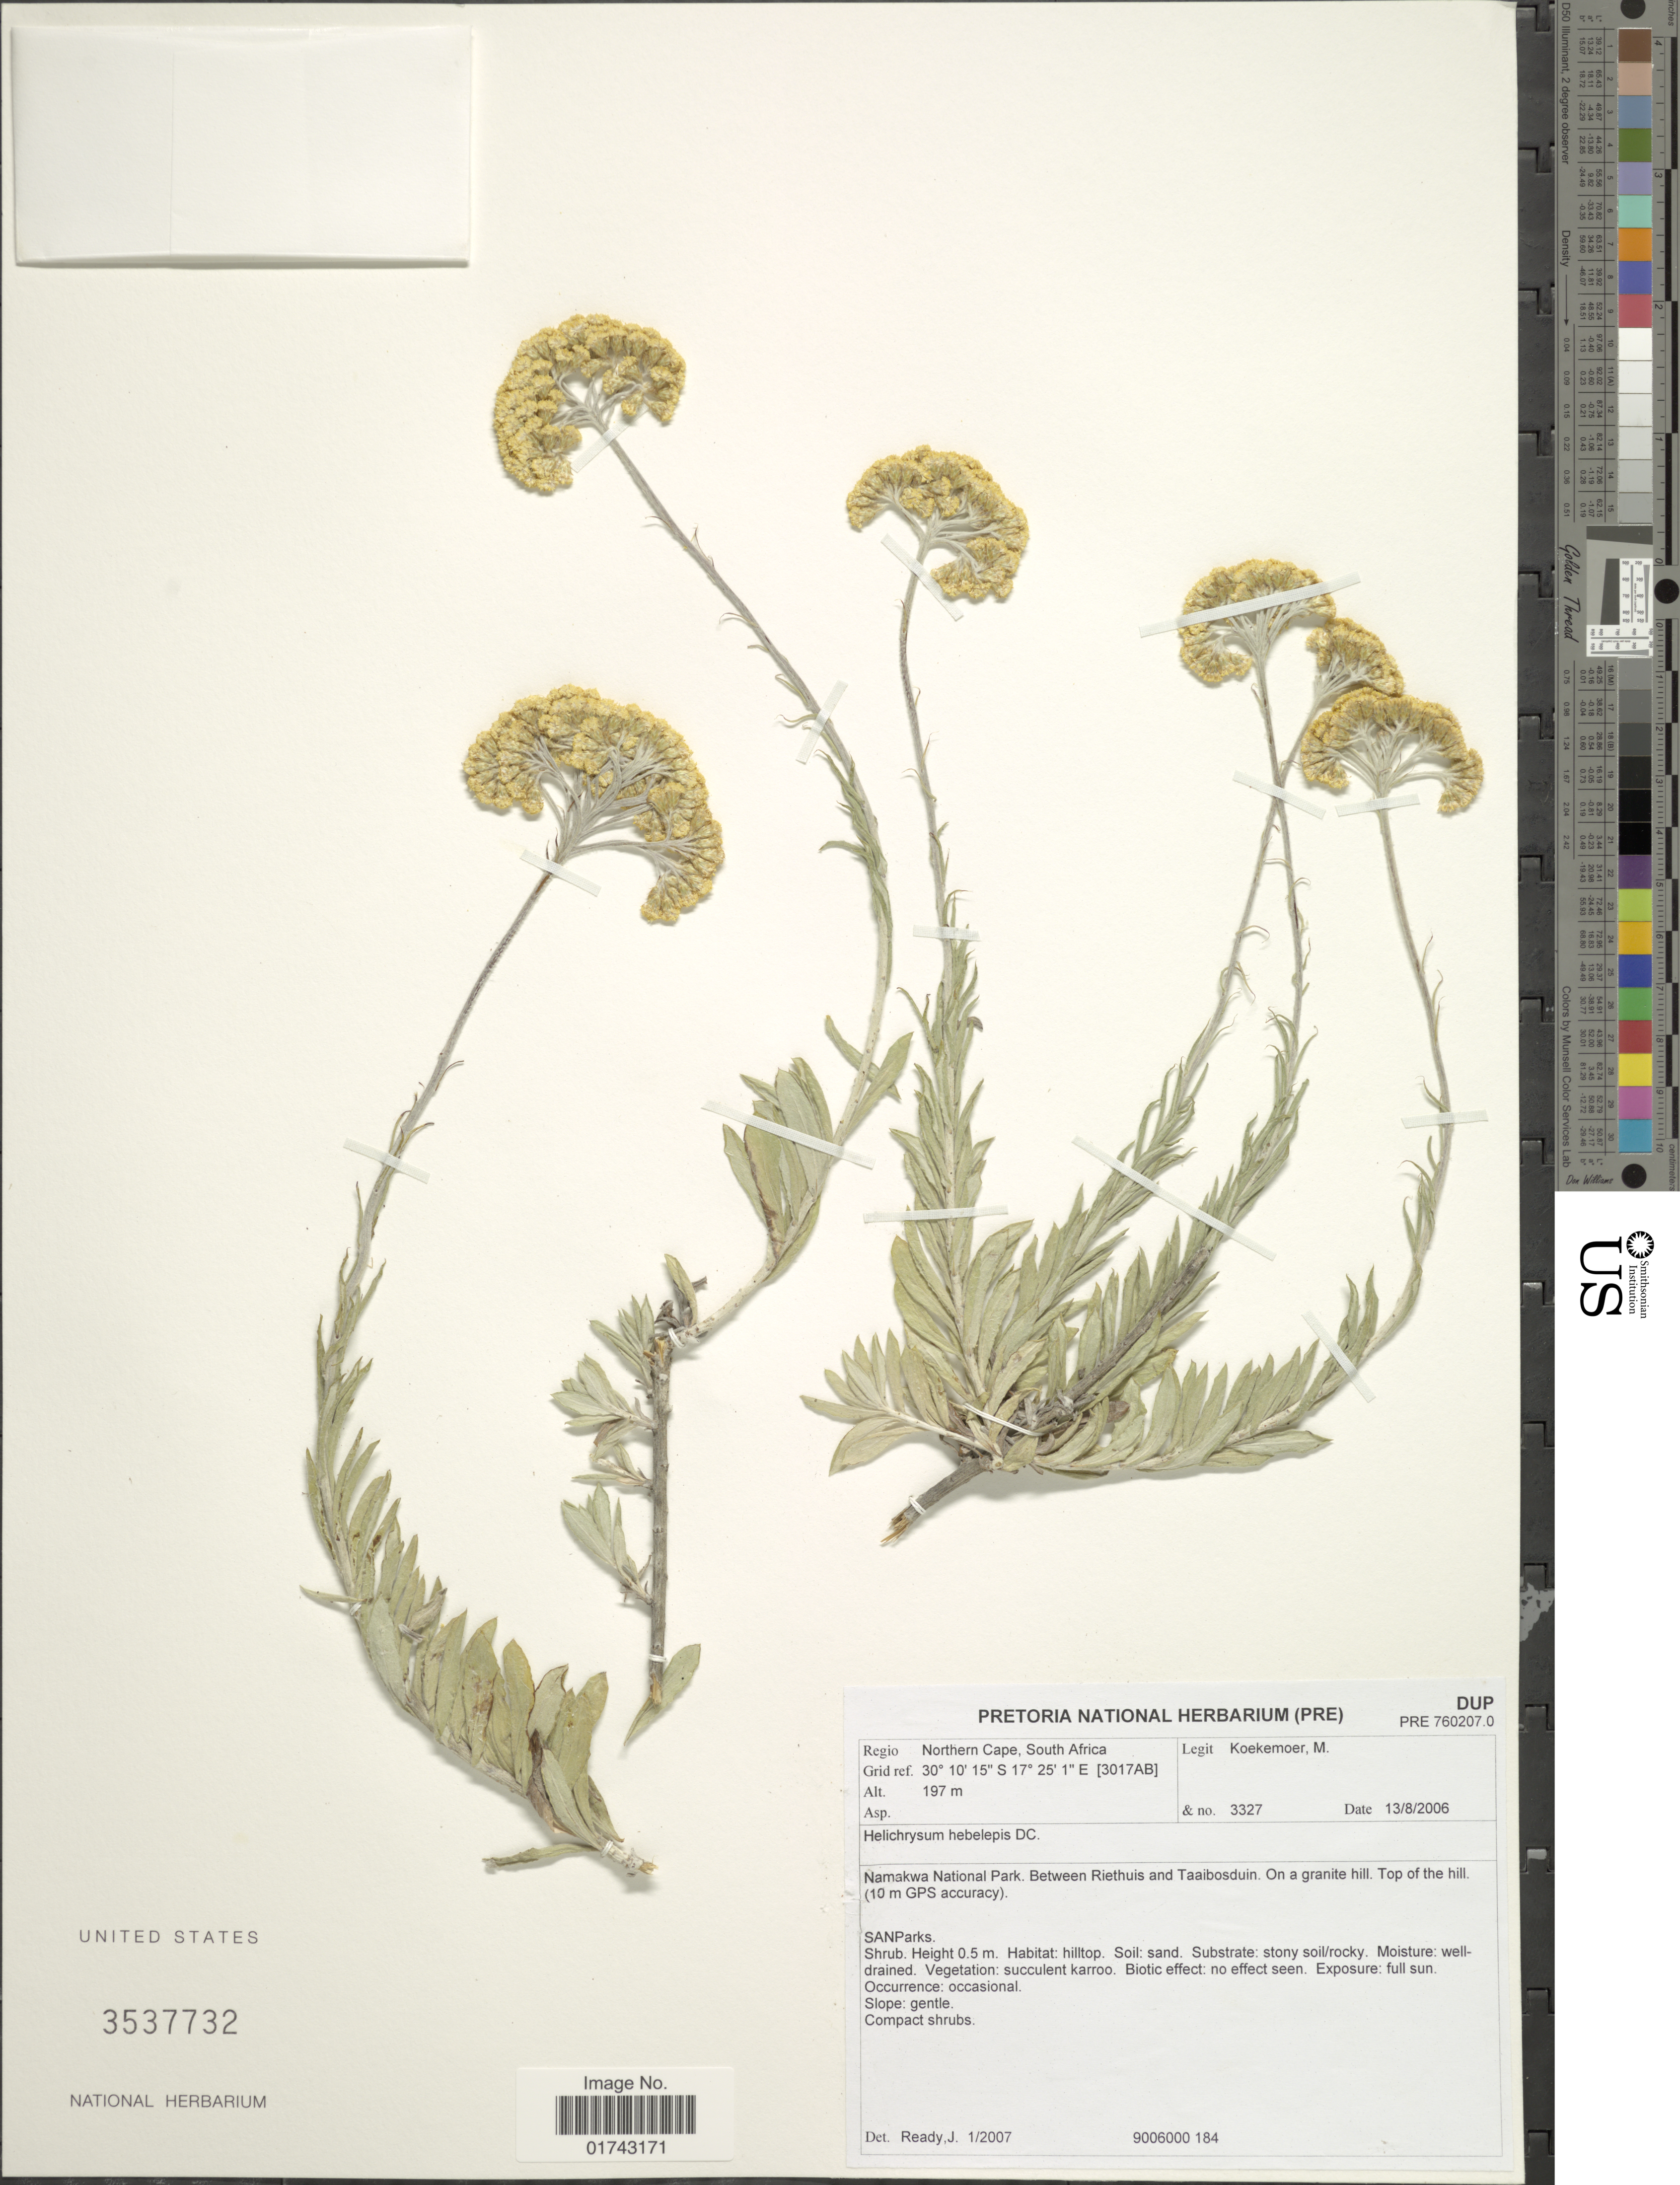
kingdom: Plantae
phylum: Tracheophyta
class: Magnoliopsida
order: Asterales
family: Asteraceae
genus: Helichrysum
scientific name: Helichrysum hebelepsis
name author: DC.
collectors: M. Koekemoer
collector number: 3327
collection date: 2006-08-13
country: South Africa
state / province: Northern Cape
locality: Northern Cape, South Africa, HGrid ref. [3017AB], Namakwa National Park, Between Riethuis and Taaibosduin, On a garnite hill, Top of the hill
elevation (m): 197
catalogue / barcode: US 3537732